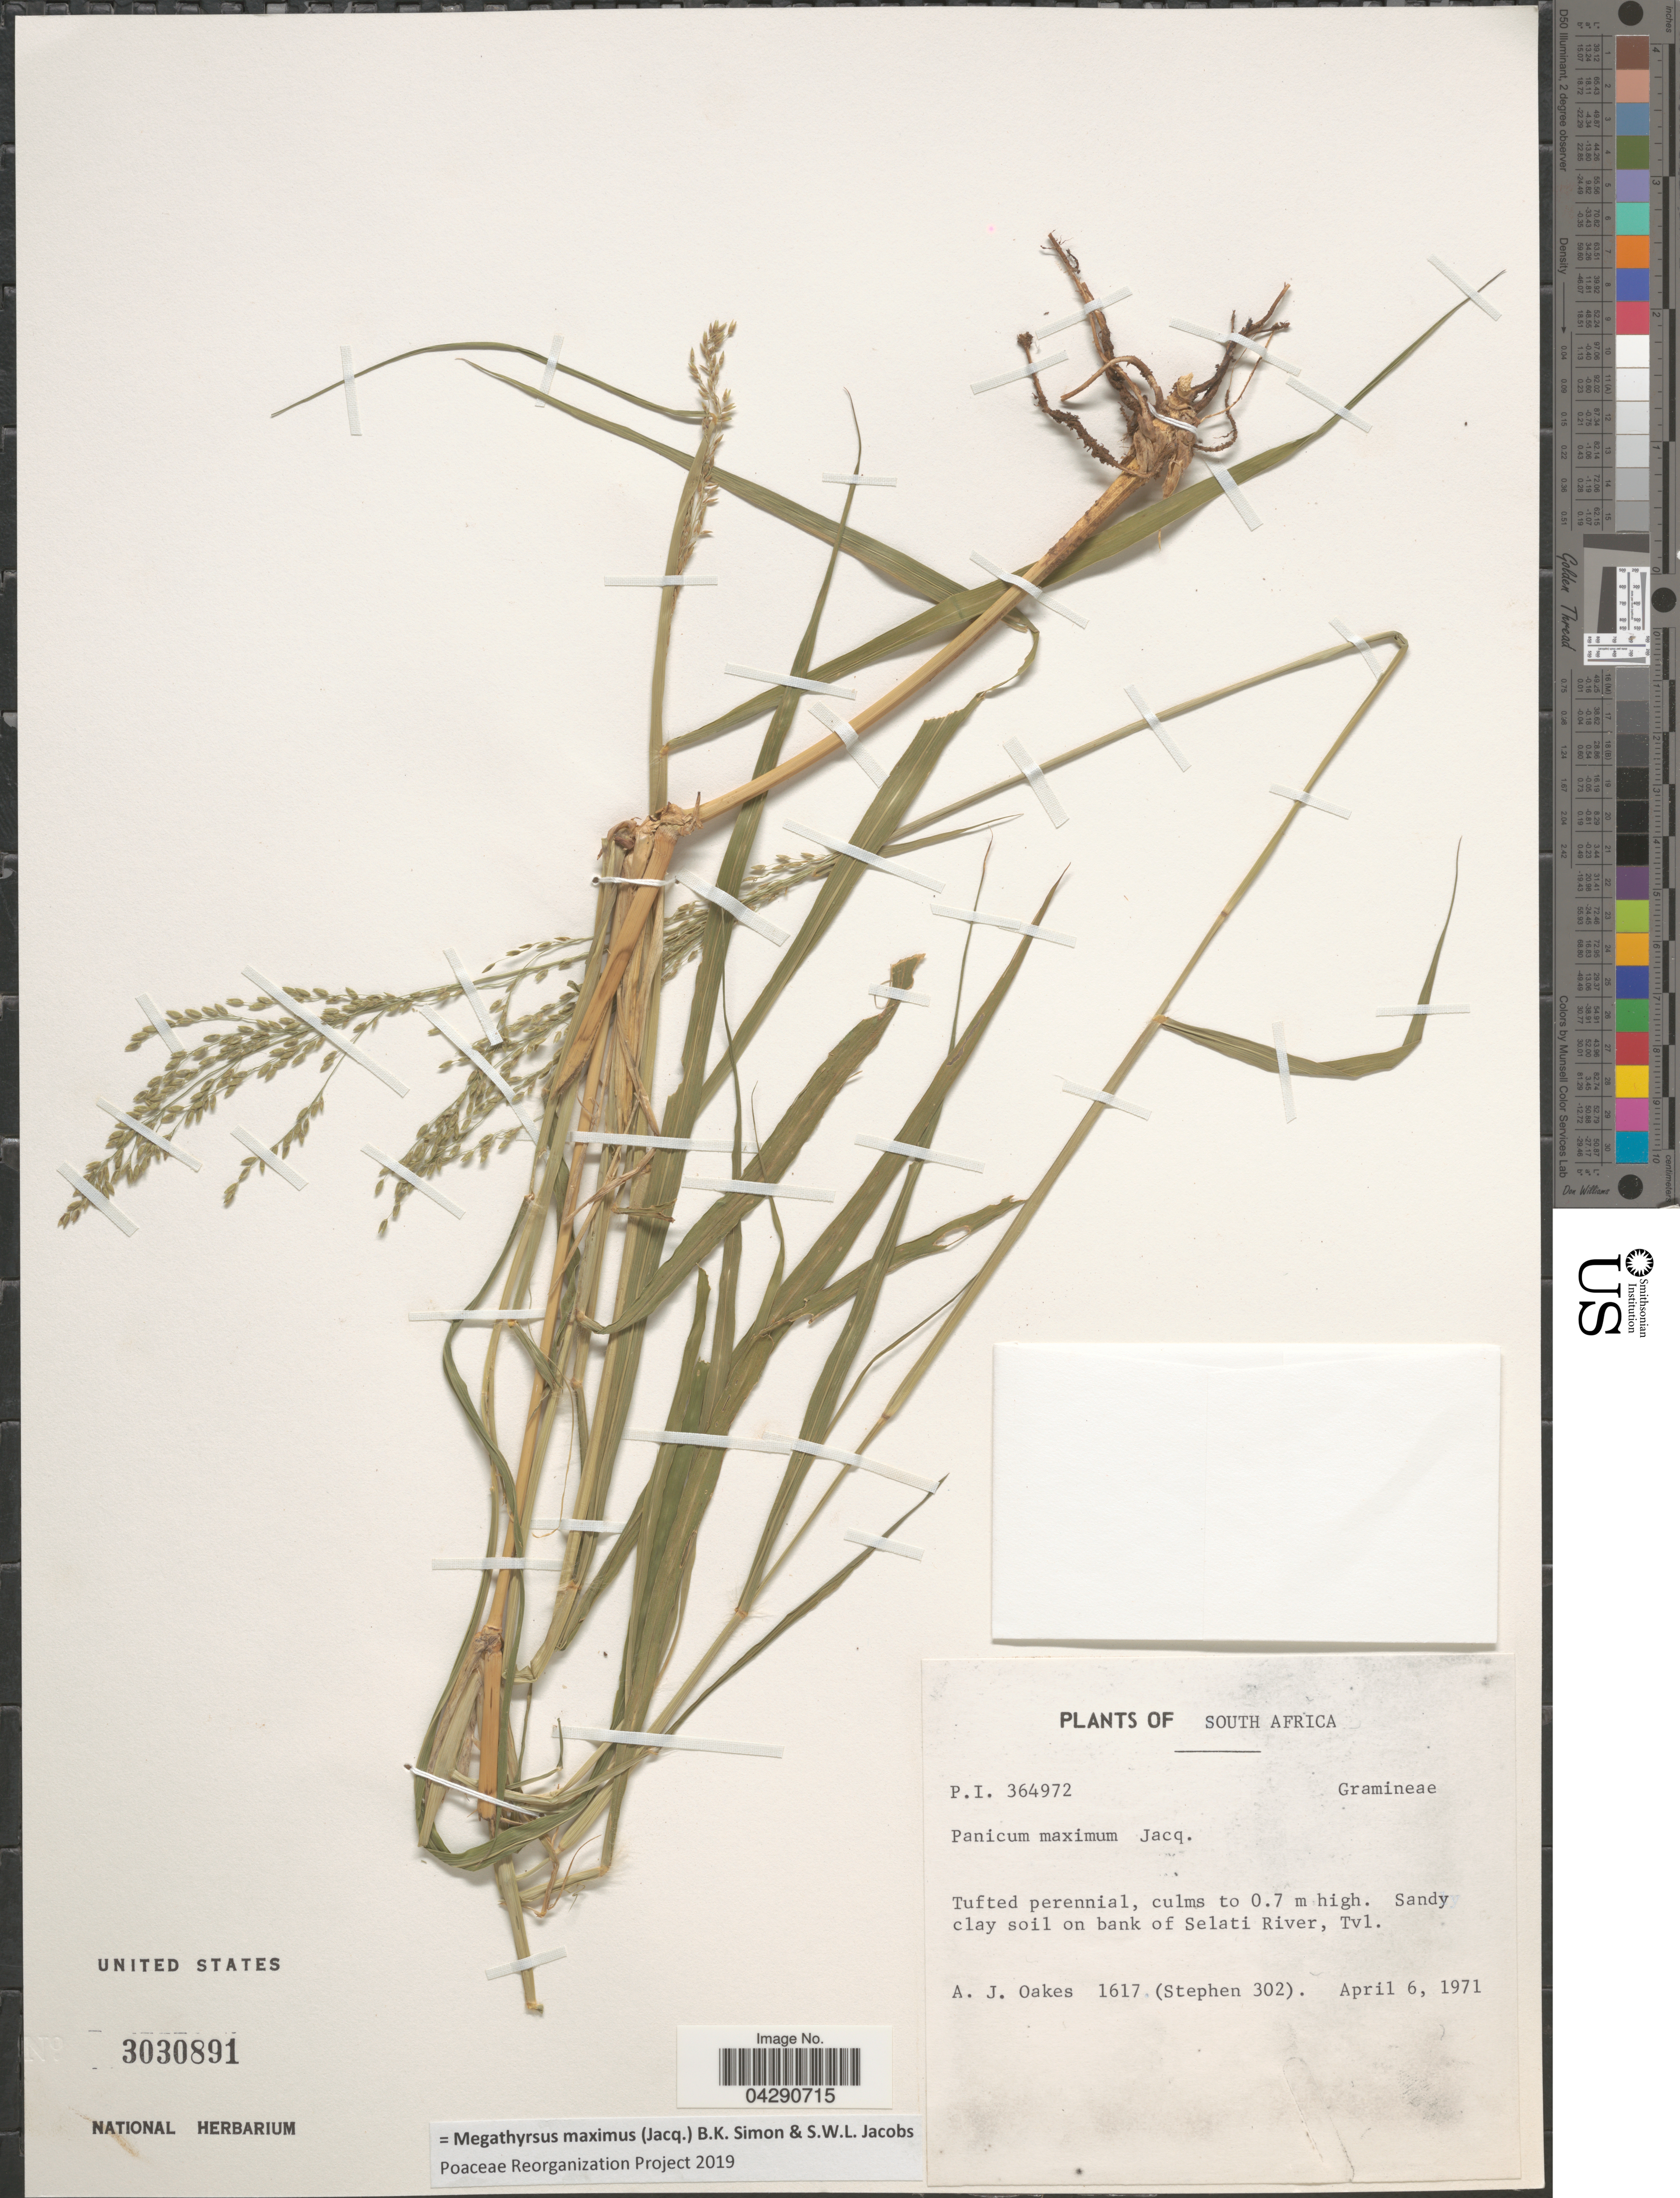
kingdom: Plantae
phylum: Tracheophyta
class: Liliopsida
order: Poales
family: Poaceae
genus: Megathyrsus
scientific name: Megathyrsus maximus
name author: (Jacq.) B.K. Simon & S.W.L. Jacobs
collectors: A. Oakes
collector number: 1617/302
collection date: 1971-04-06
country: South Africa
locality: Sandy clay soil on bank of Selati River, Tvl.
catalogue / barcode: US 3030891